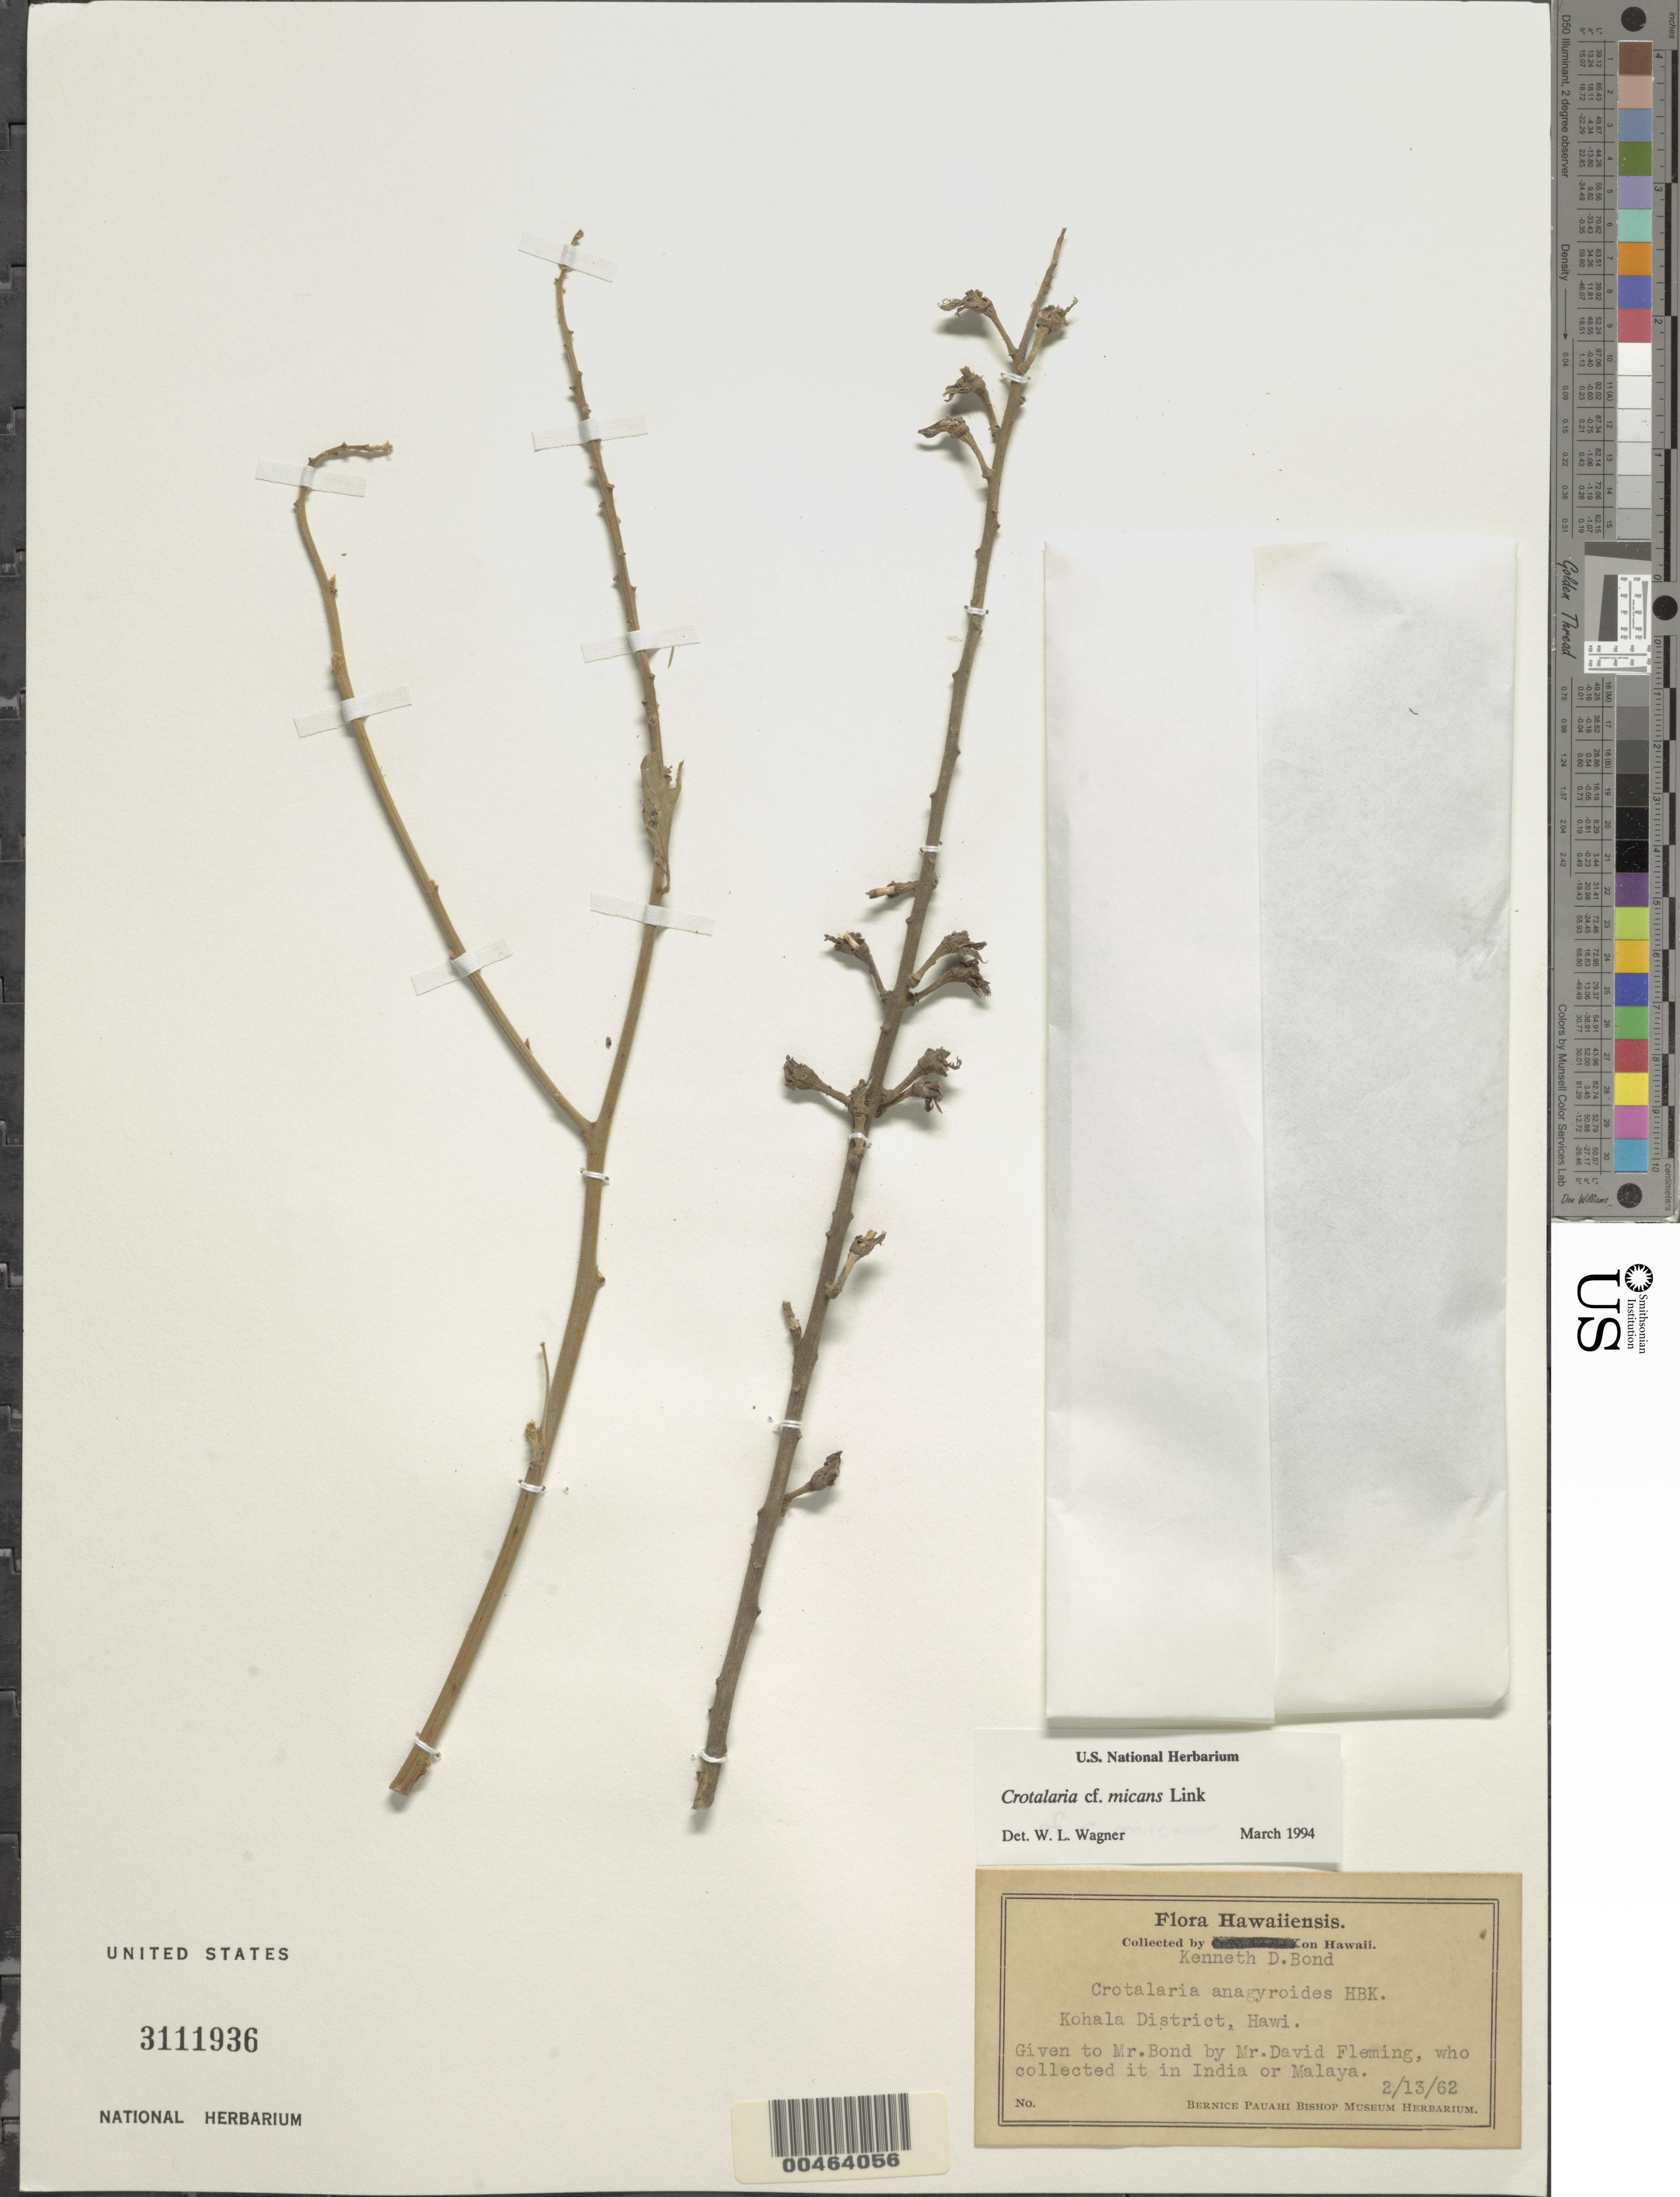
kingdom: Plantae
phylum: Tracheophyta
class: Magnoliopsida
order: Fabales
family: Fabaceae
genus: Crotalaria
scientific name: Crotalaria micans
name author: Link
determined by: Wagner, W. L., (BOT), Smithsonian Institution - National Museum of Natural History (UNITED STATES)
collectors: K. Bond & D. Fleming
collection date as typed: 13 Feb 1962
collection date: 1962-02-13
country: United States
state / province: Hawaii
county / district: Hawaii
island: Hawaii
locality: Kohala District, given to Mr. Bond by Mr. David Fleming, who collected it in India or Malaya.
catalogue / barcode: US 3111936